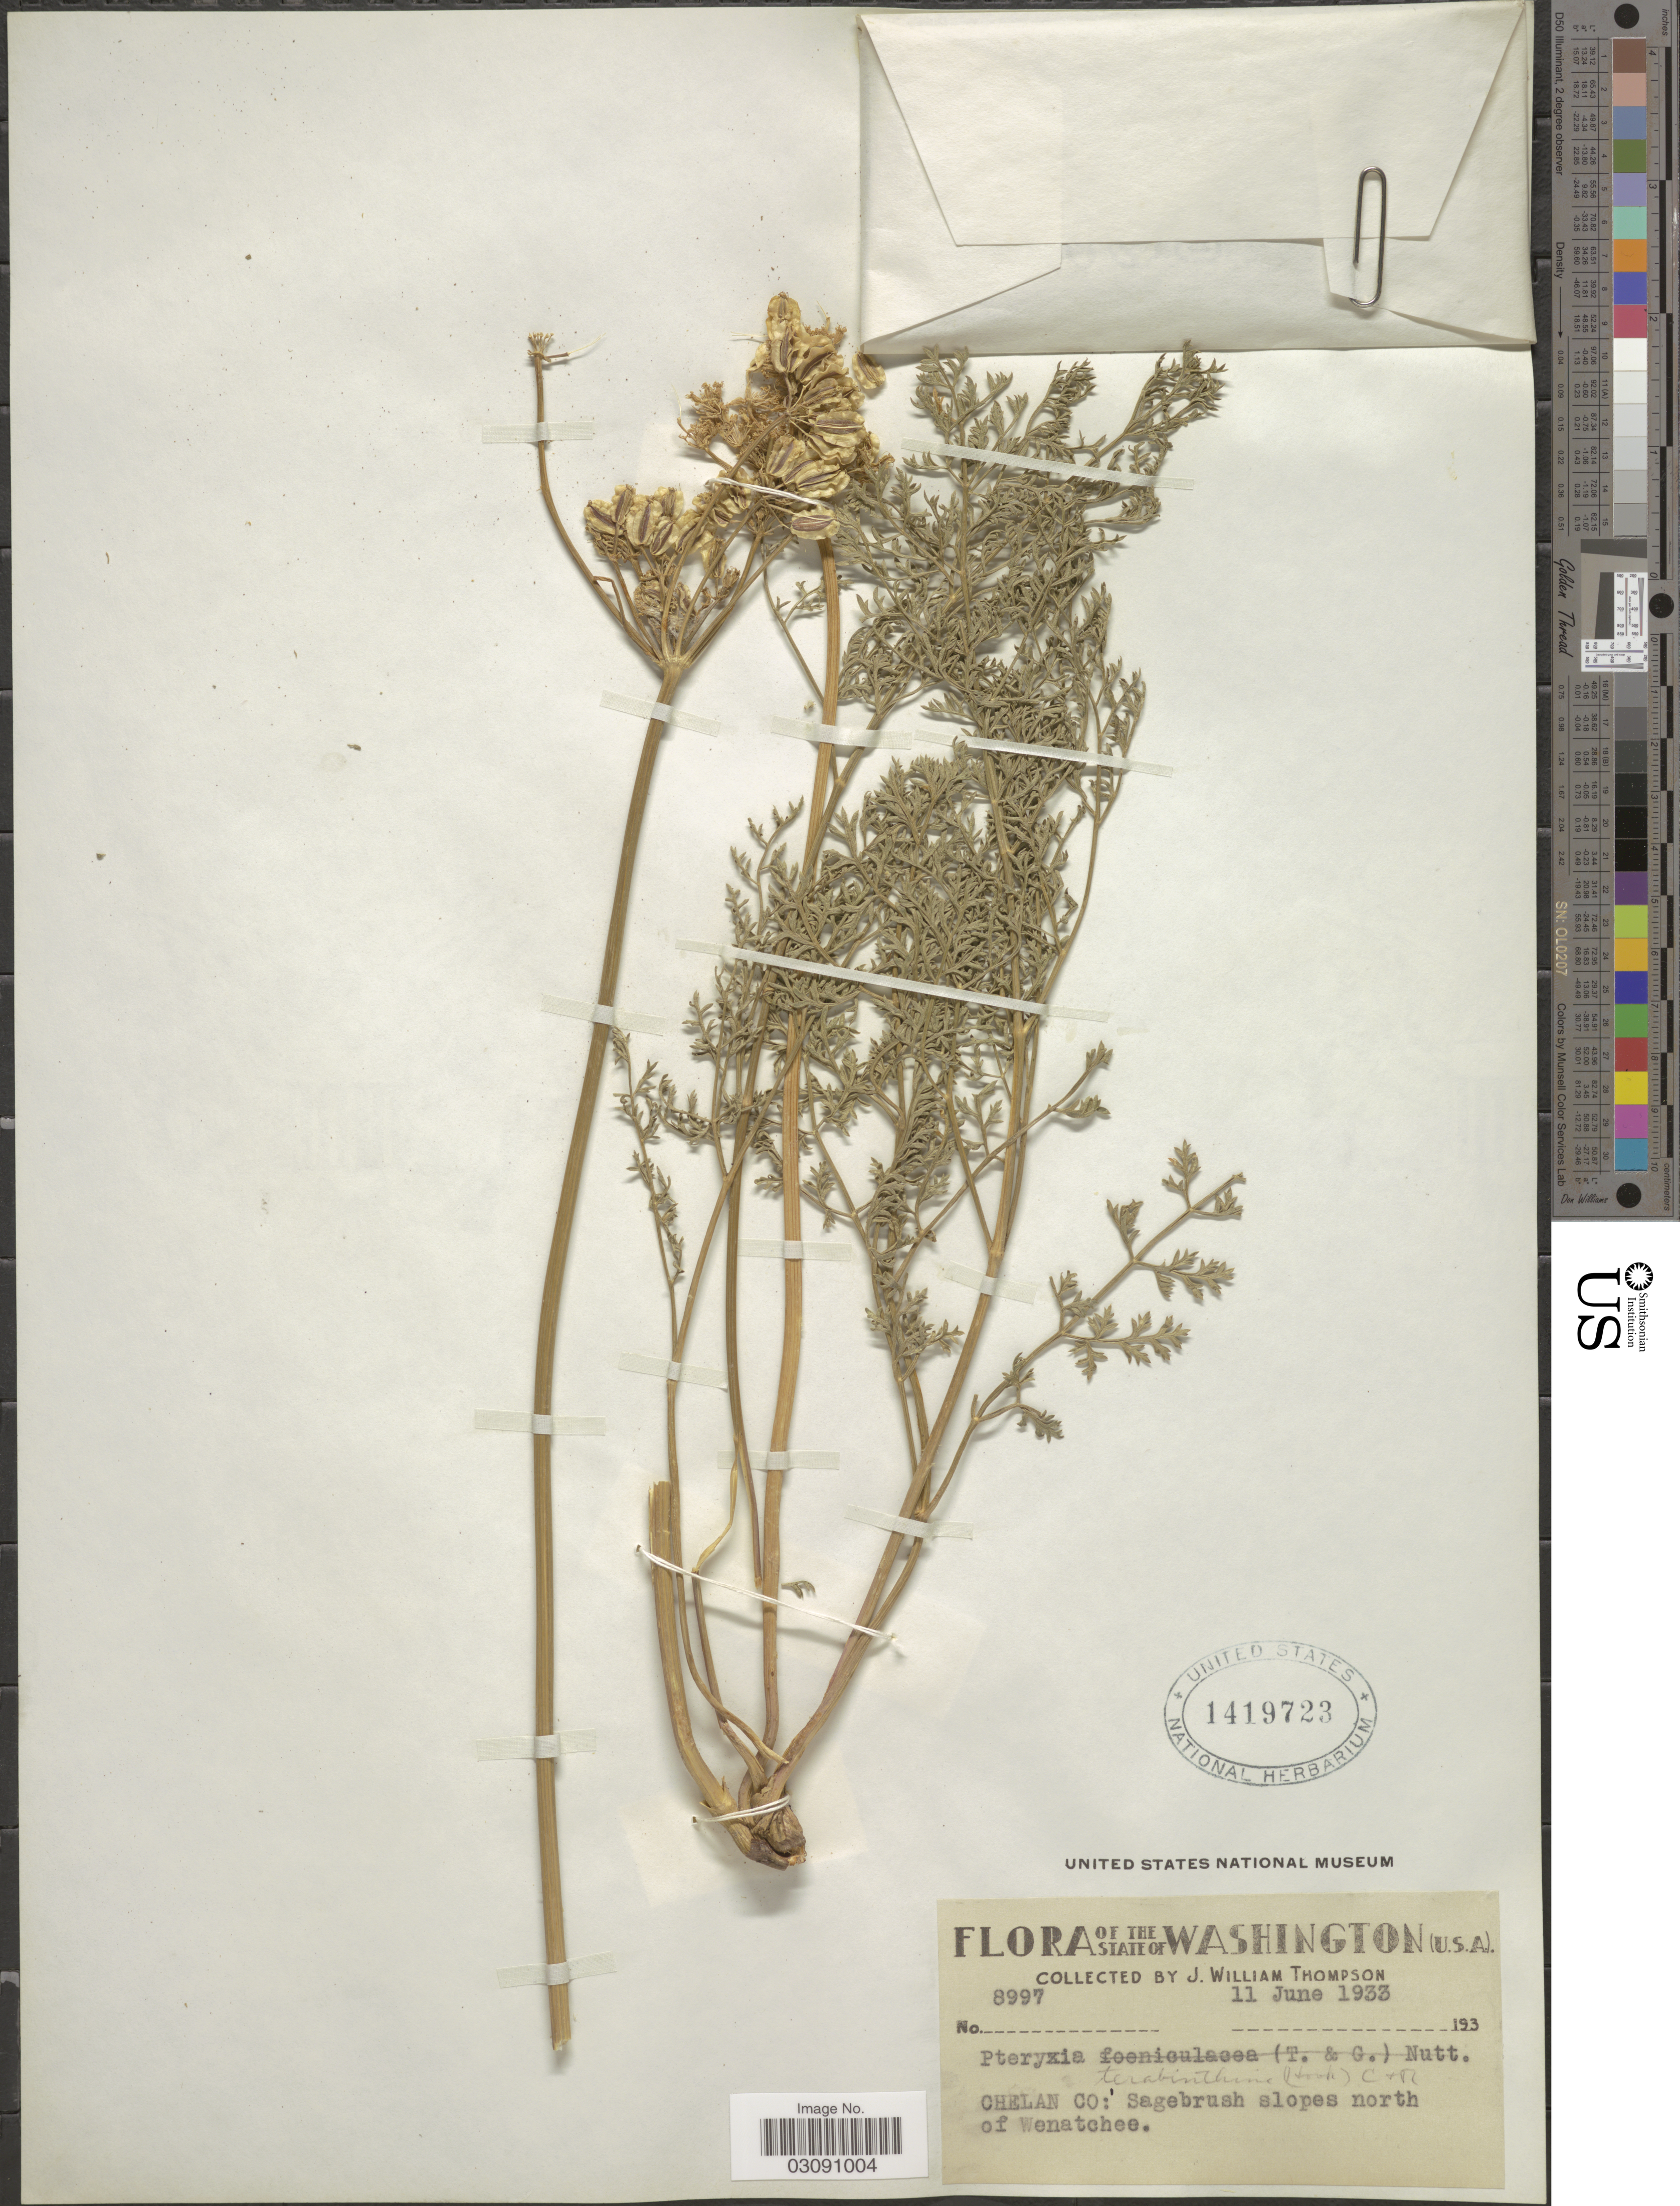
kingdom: Plantae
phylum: Tracheophyta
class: Magnoliopsida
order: Apiales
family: Apiaceae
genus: Pteryxia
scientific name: Pteryxia terebinthina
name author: (Hook.) J.M. Coult. & Rose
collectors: J. W. Thompson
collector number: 8997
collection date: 1933-06-11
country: United States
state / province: Washington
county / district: Chelan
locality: Chelan Co: Sagebrush slopes north of Wenatchee.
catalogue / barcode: US 1419723